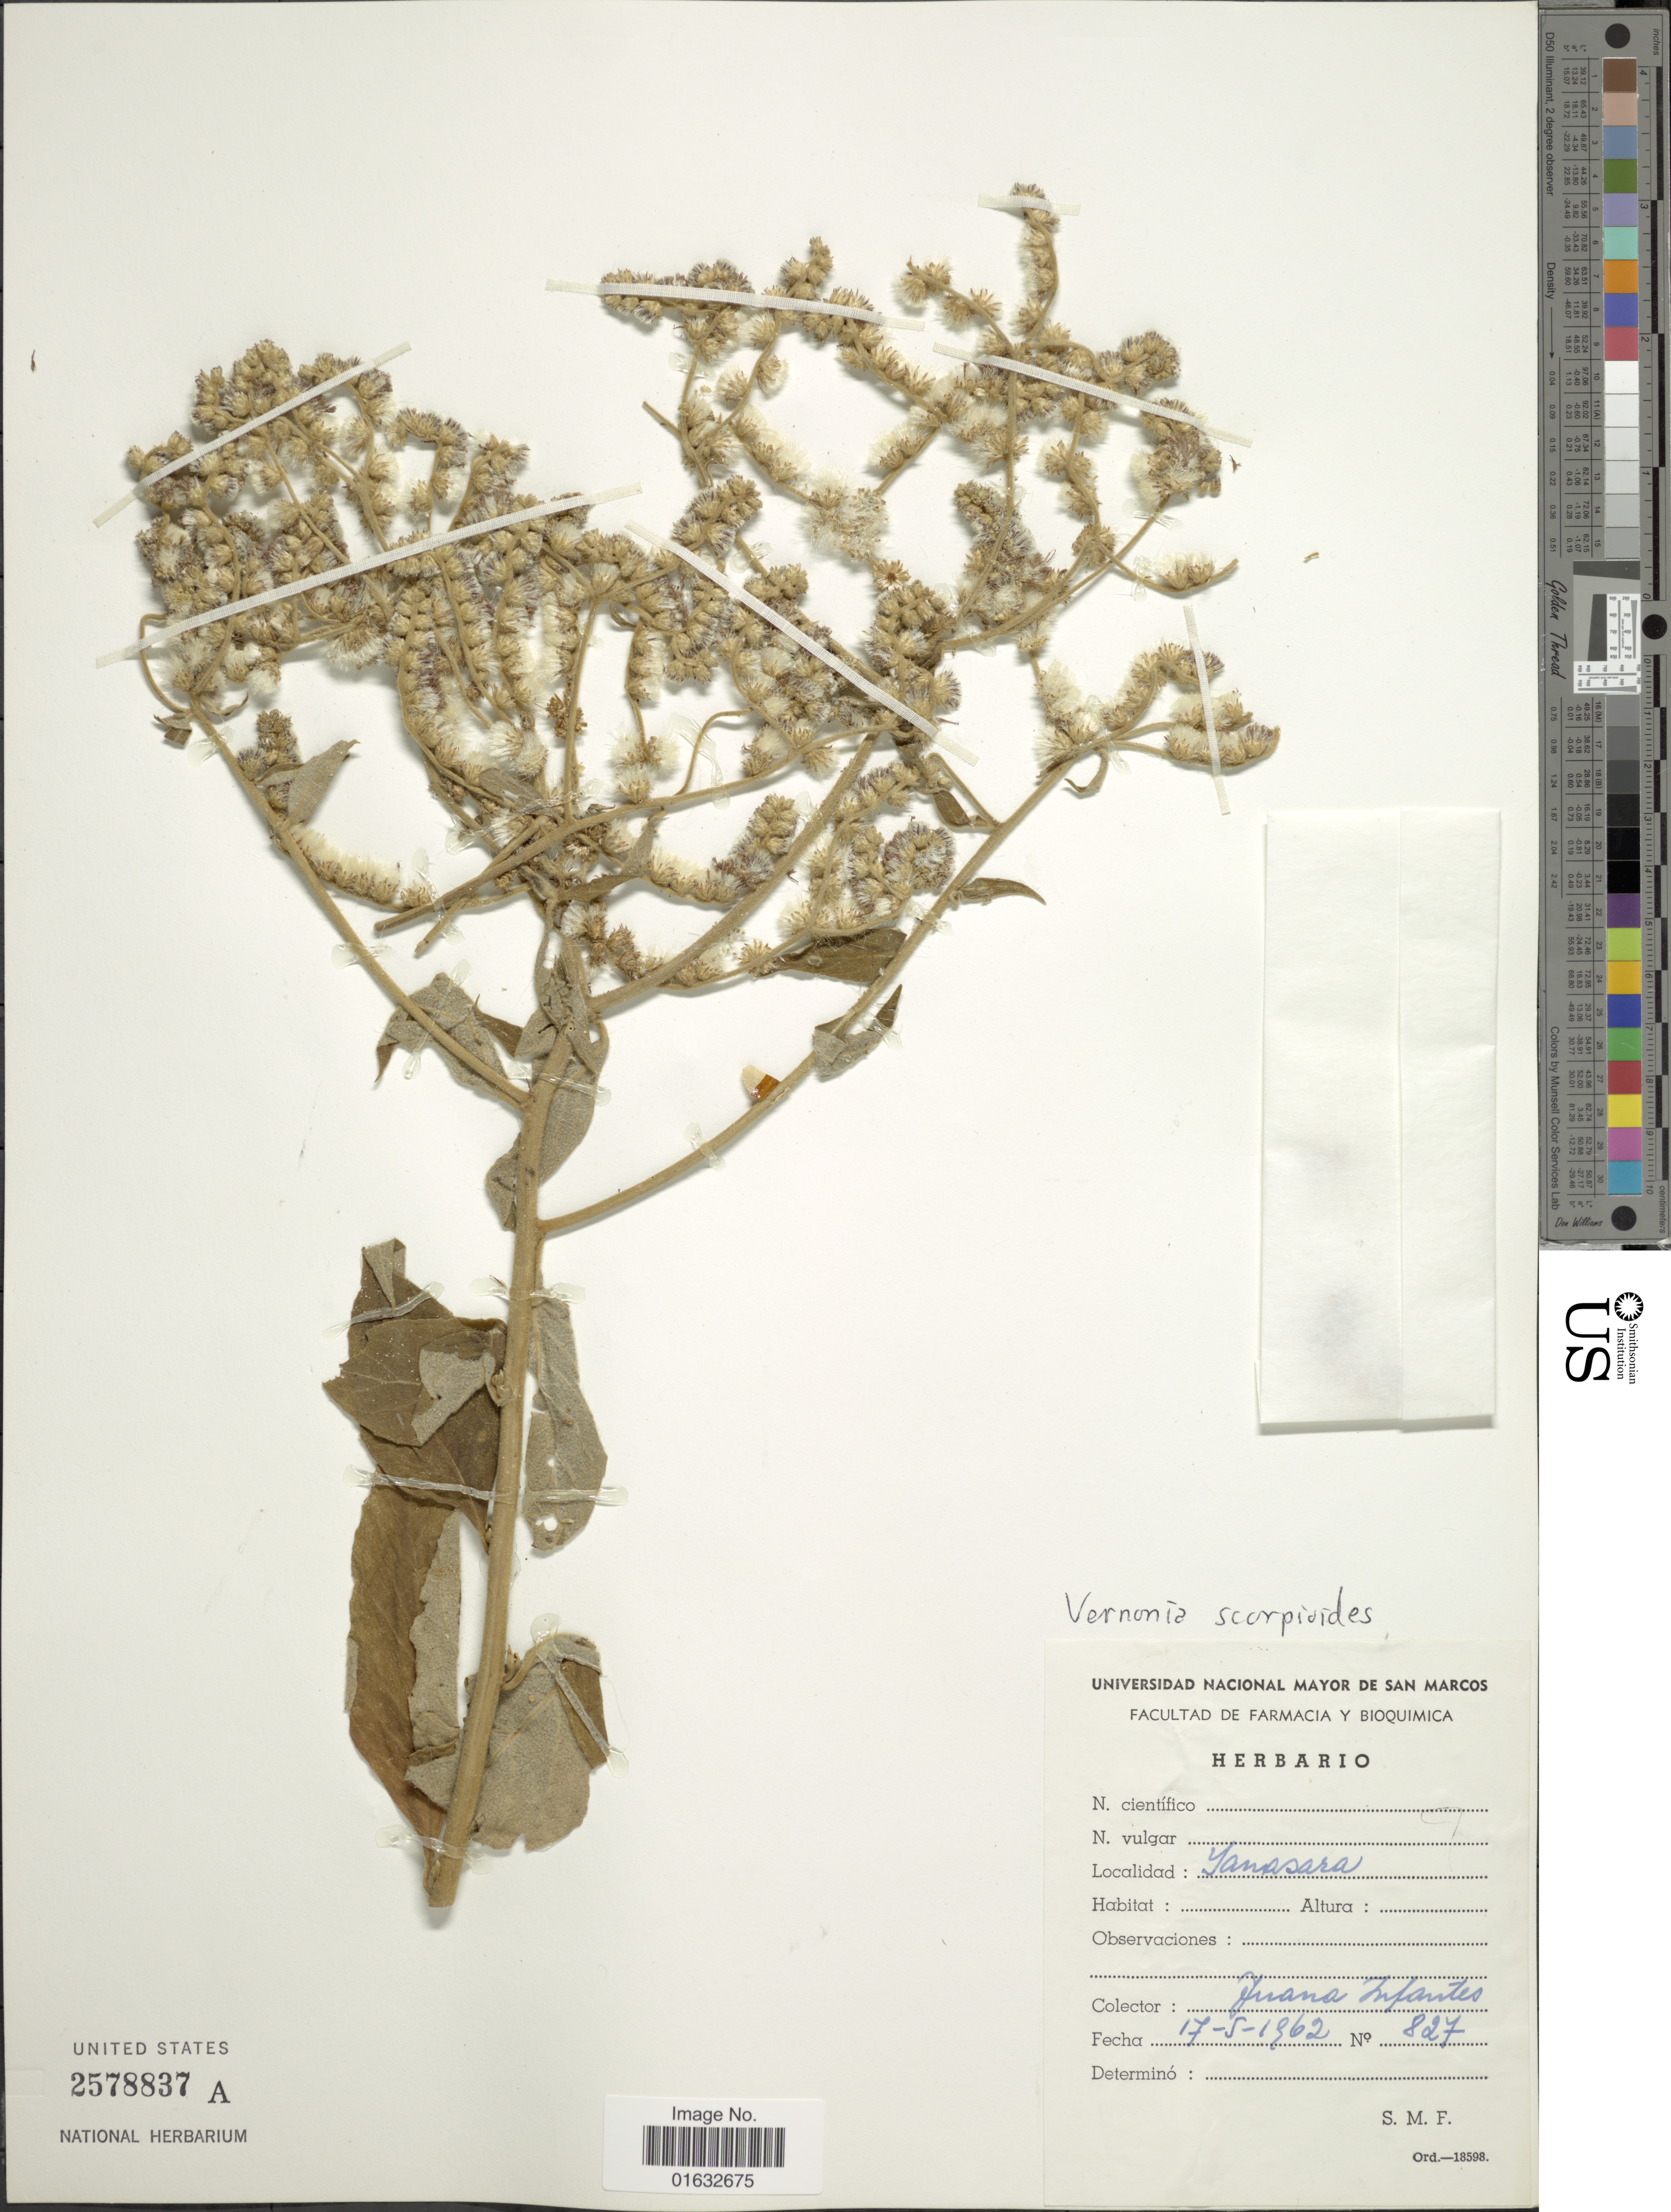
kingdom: Plantae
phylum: Tracheophyta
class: Magnoliopsida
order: Asterales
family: Asteraceae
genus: Cyrtocymura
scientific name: Cyrtocymura scorpioides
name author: (Lam.) H. Rob.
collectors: J. Infantes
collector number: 827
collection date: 1962-05-17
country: Peru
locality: Yanasara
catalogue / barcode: US 2578837A